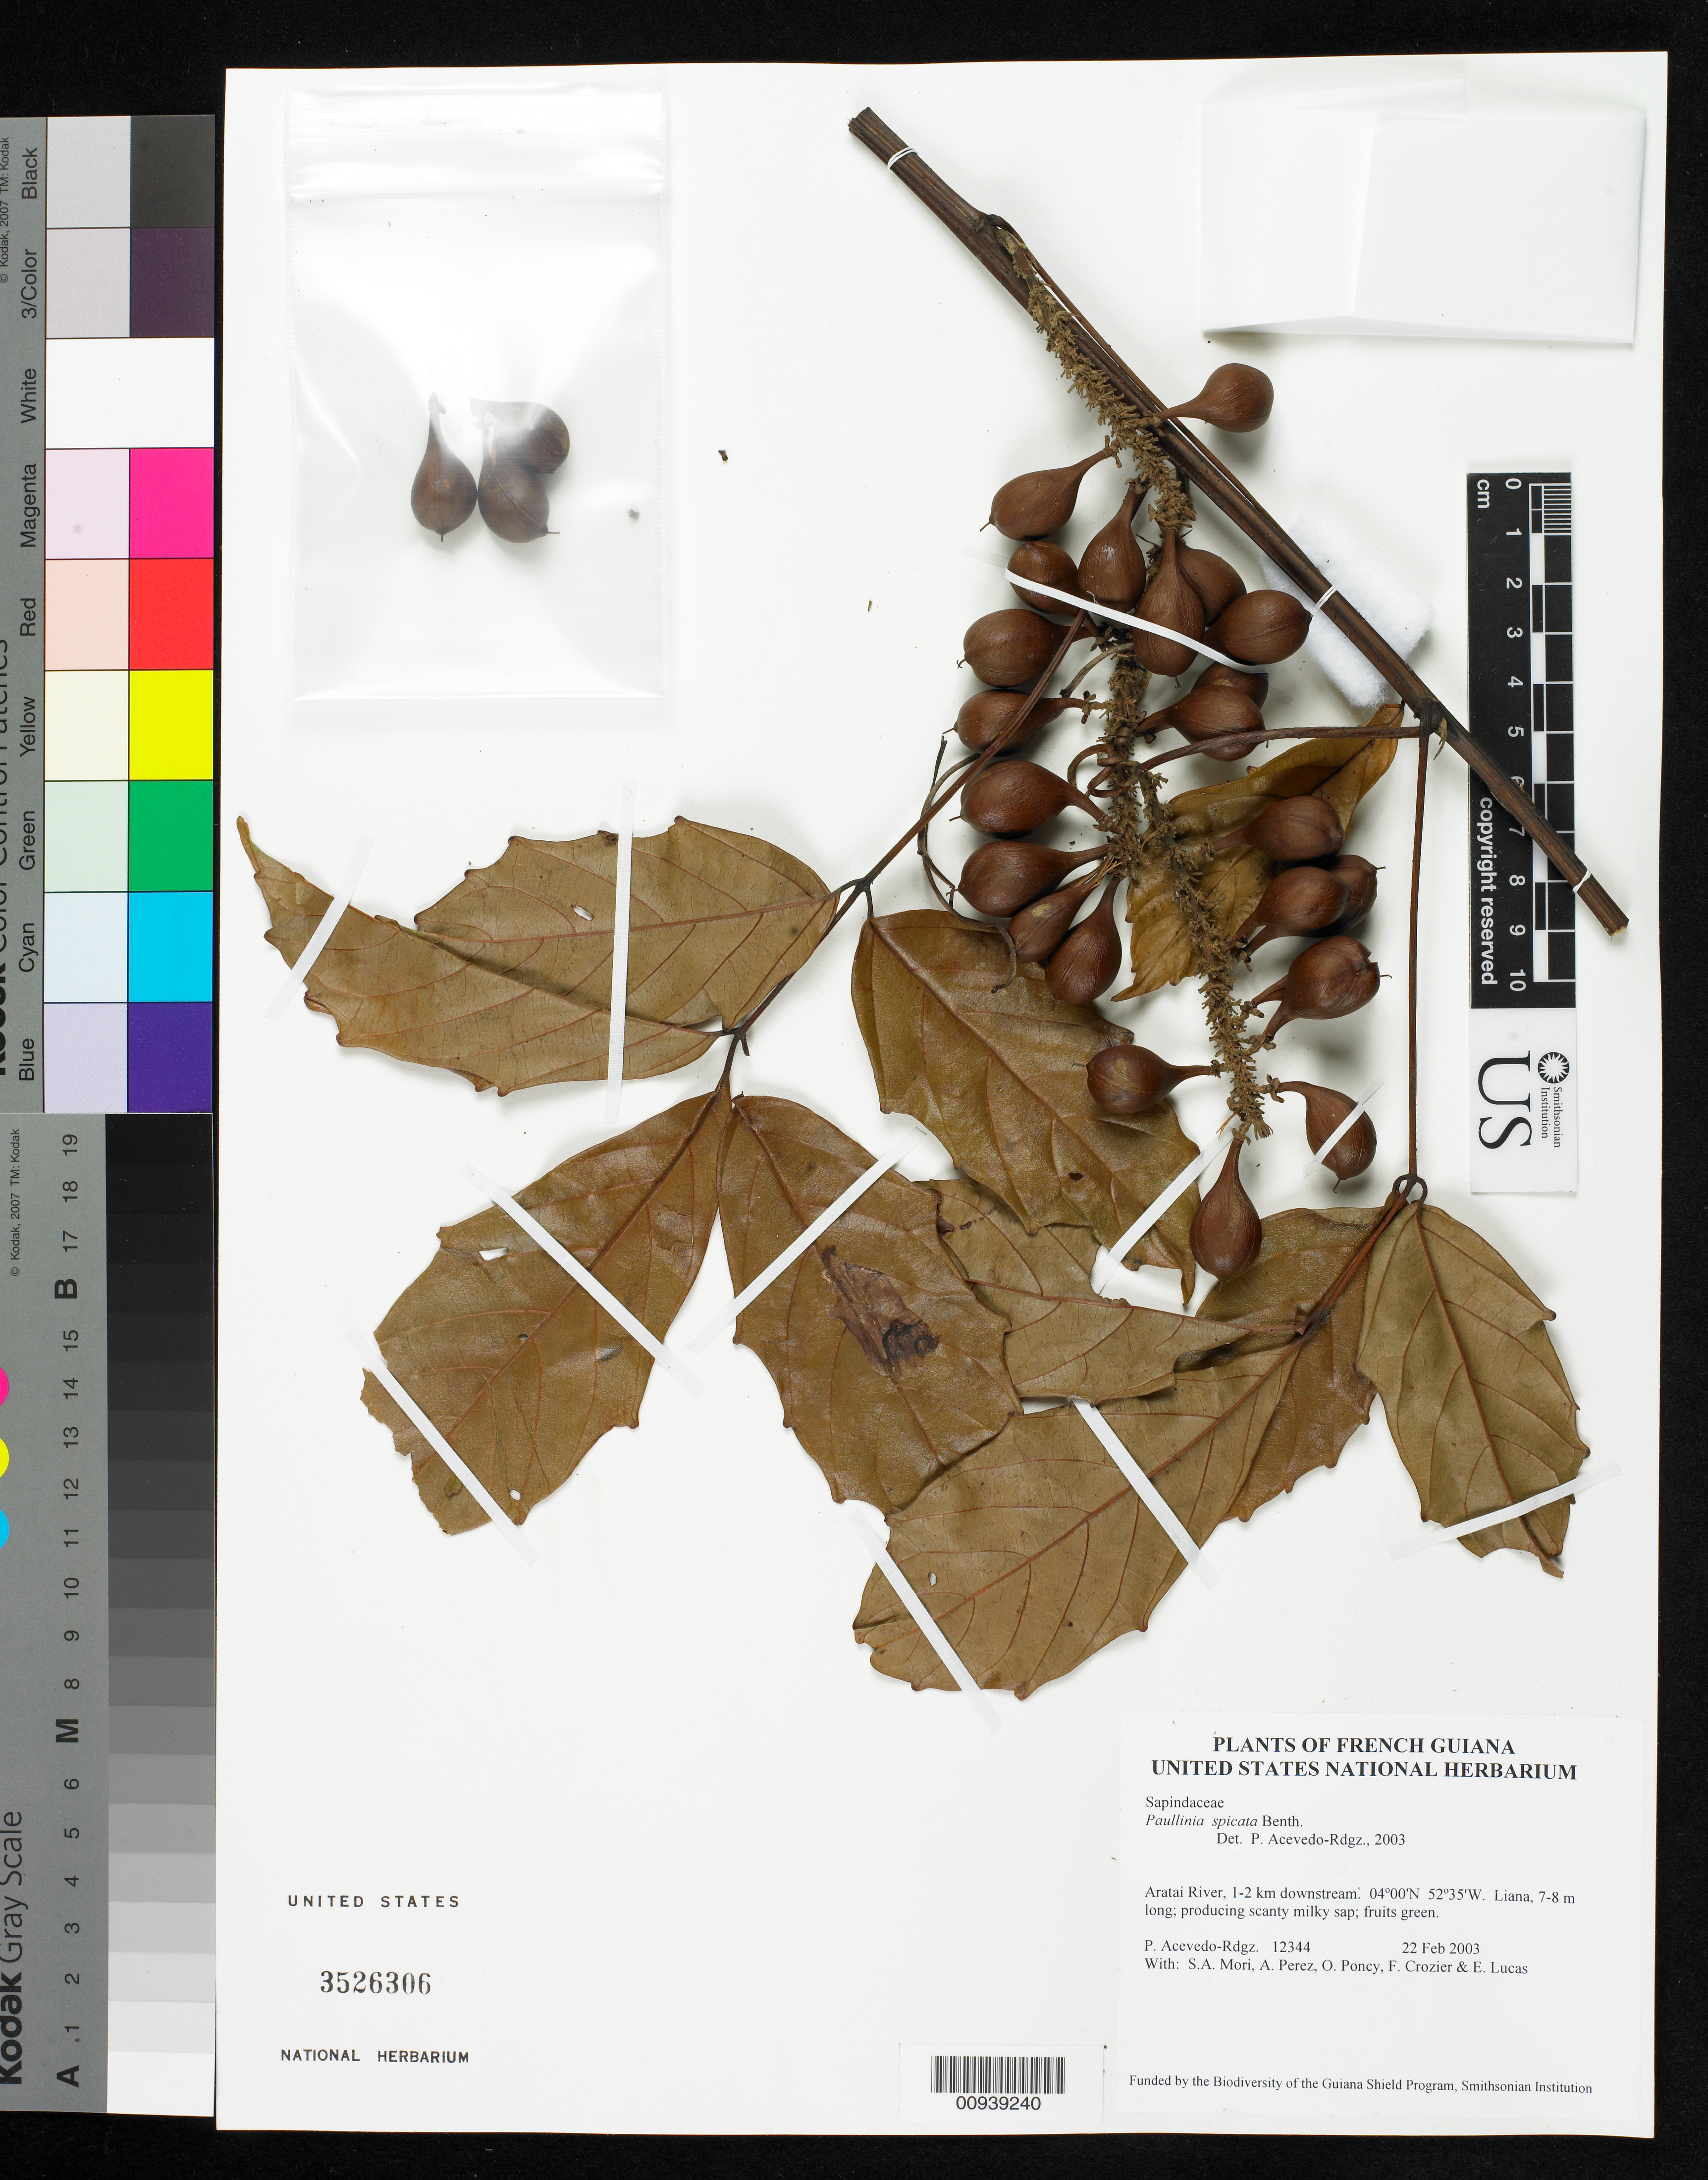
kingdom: Plantae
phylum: Tracheophyta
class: Magnoliopsida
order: Sapindales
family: Sapindaceae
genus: Paullinia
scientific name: Paullinia spicata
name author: Benth.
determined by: Acevedo-Rodríguez, P., (BOT), Smithsonian Institution - National Museum of Natural History (UNITED STATES)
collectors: P. Acevedo-Rodr., S. Mori, A. Perez, O. Poncy, F. Crozier & E. Lucas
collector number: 12344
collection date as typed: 22 February 2003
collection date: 2003-02-22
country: French Guiana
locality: Aratai River, 1-2 km downstream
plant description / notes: K, MO, NY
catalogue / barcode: US 3526306